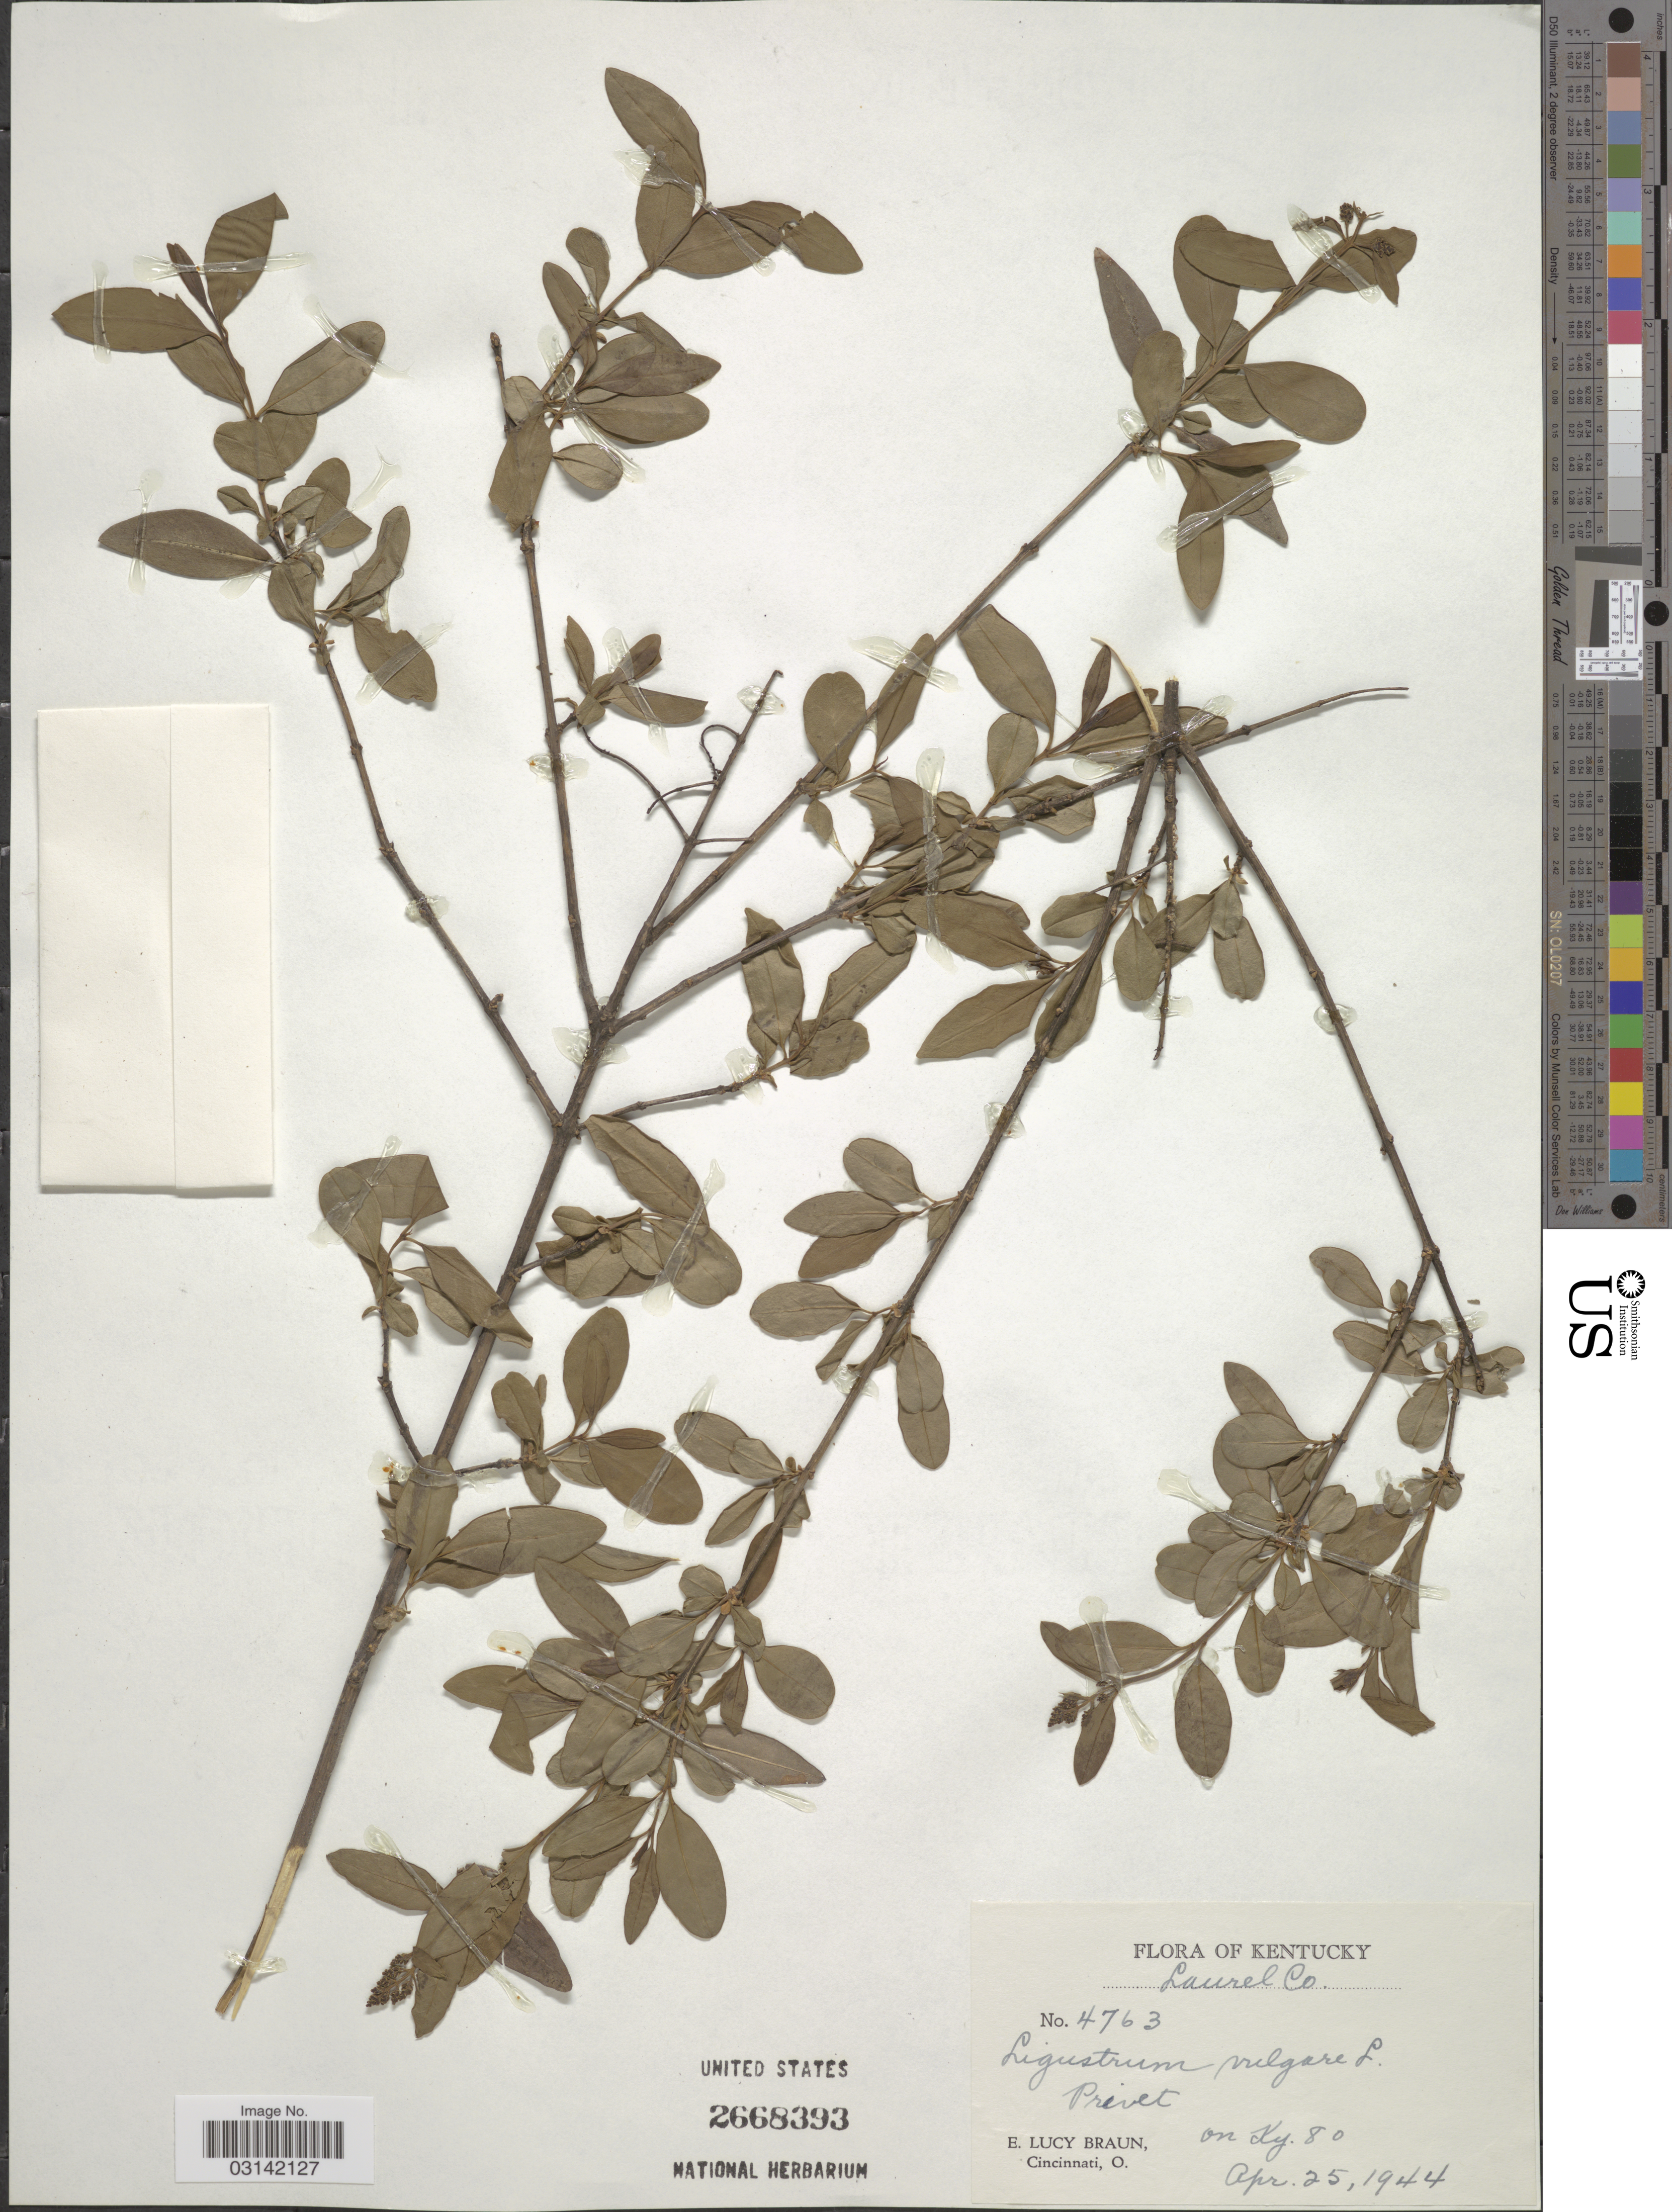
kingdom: Plantae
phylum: Tracheophyta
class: Magnoliopsida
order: Lamiales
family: Oleaceae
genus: Ligustrum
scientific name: Ligustrum vulgare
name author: L.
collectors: E. Braun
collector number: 4763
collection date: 1944-04-25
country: United States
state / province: Kentucky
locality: Laurel Co., Privet on Ky. 80.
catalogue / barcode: US 2668393